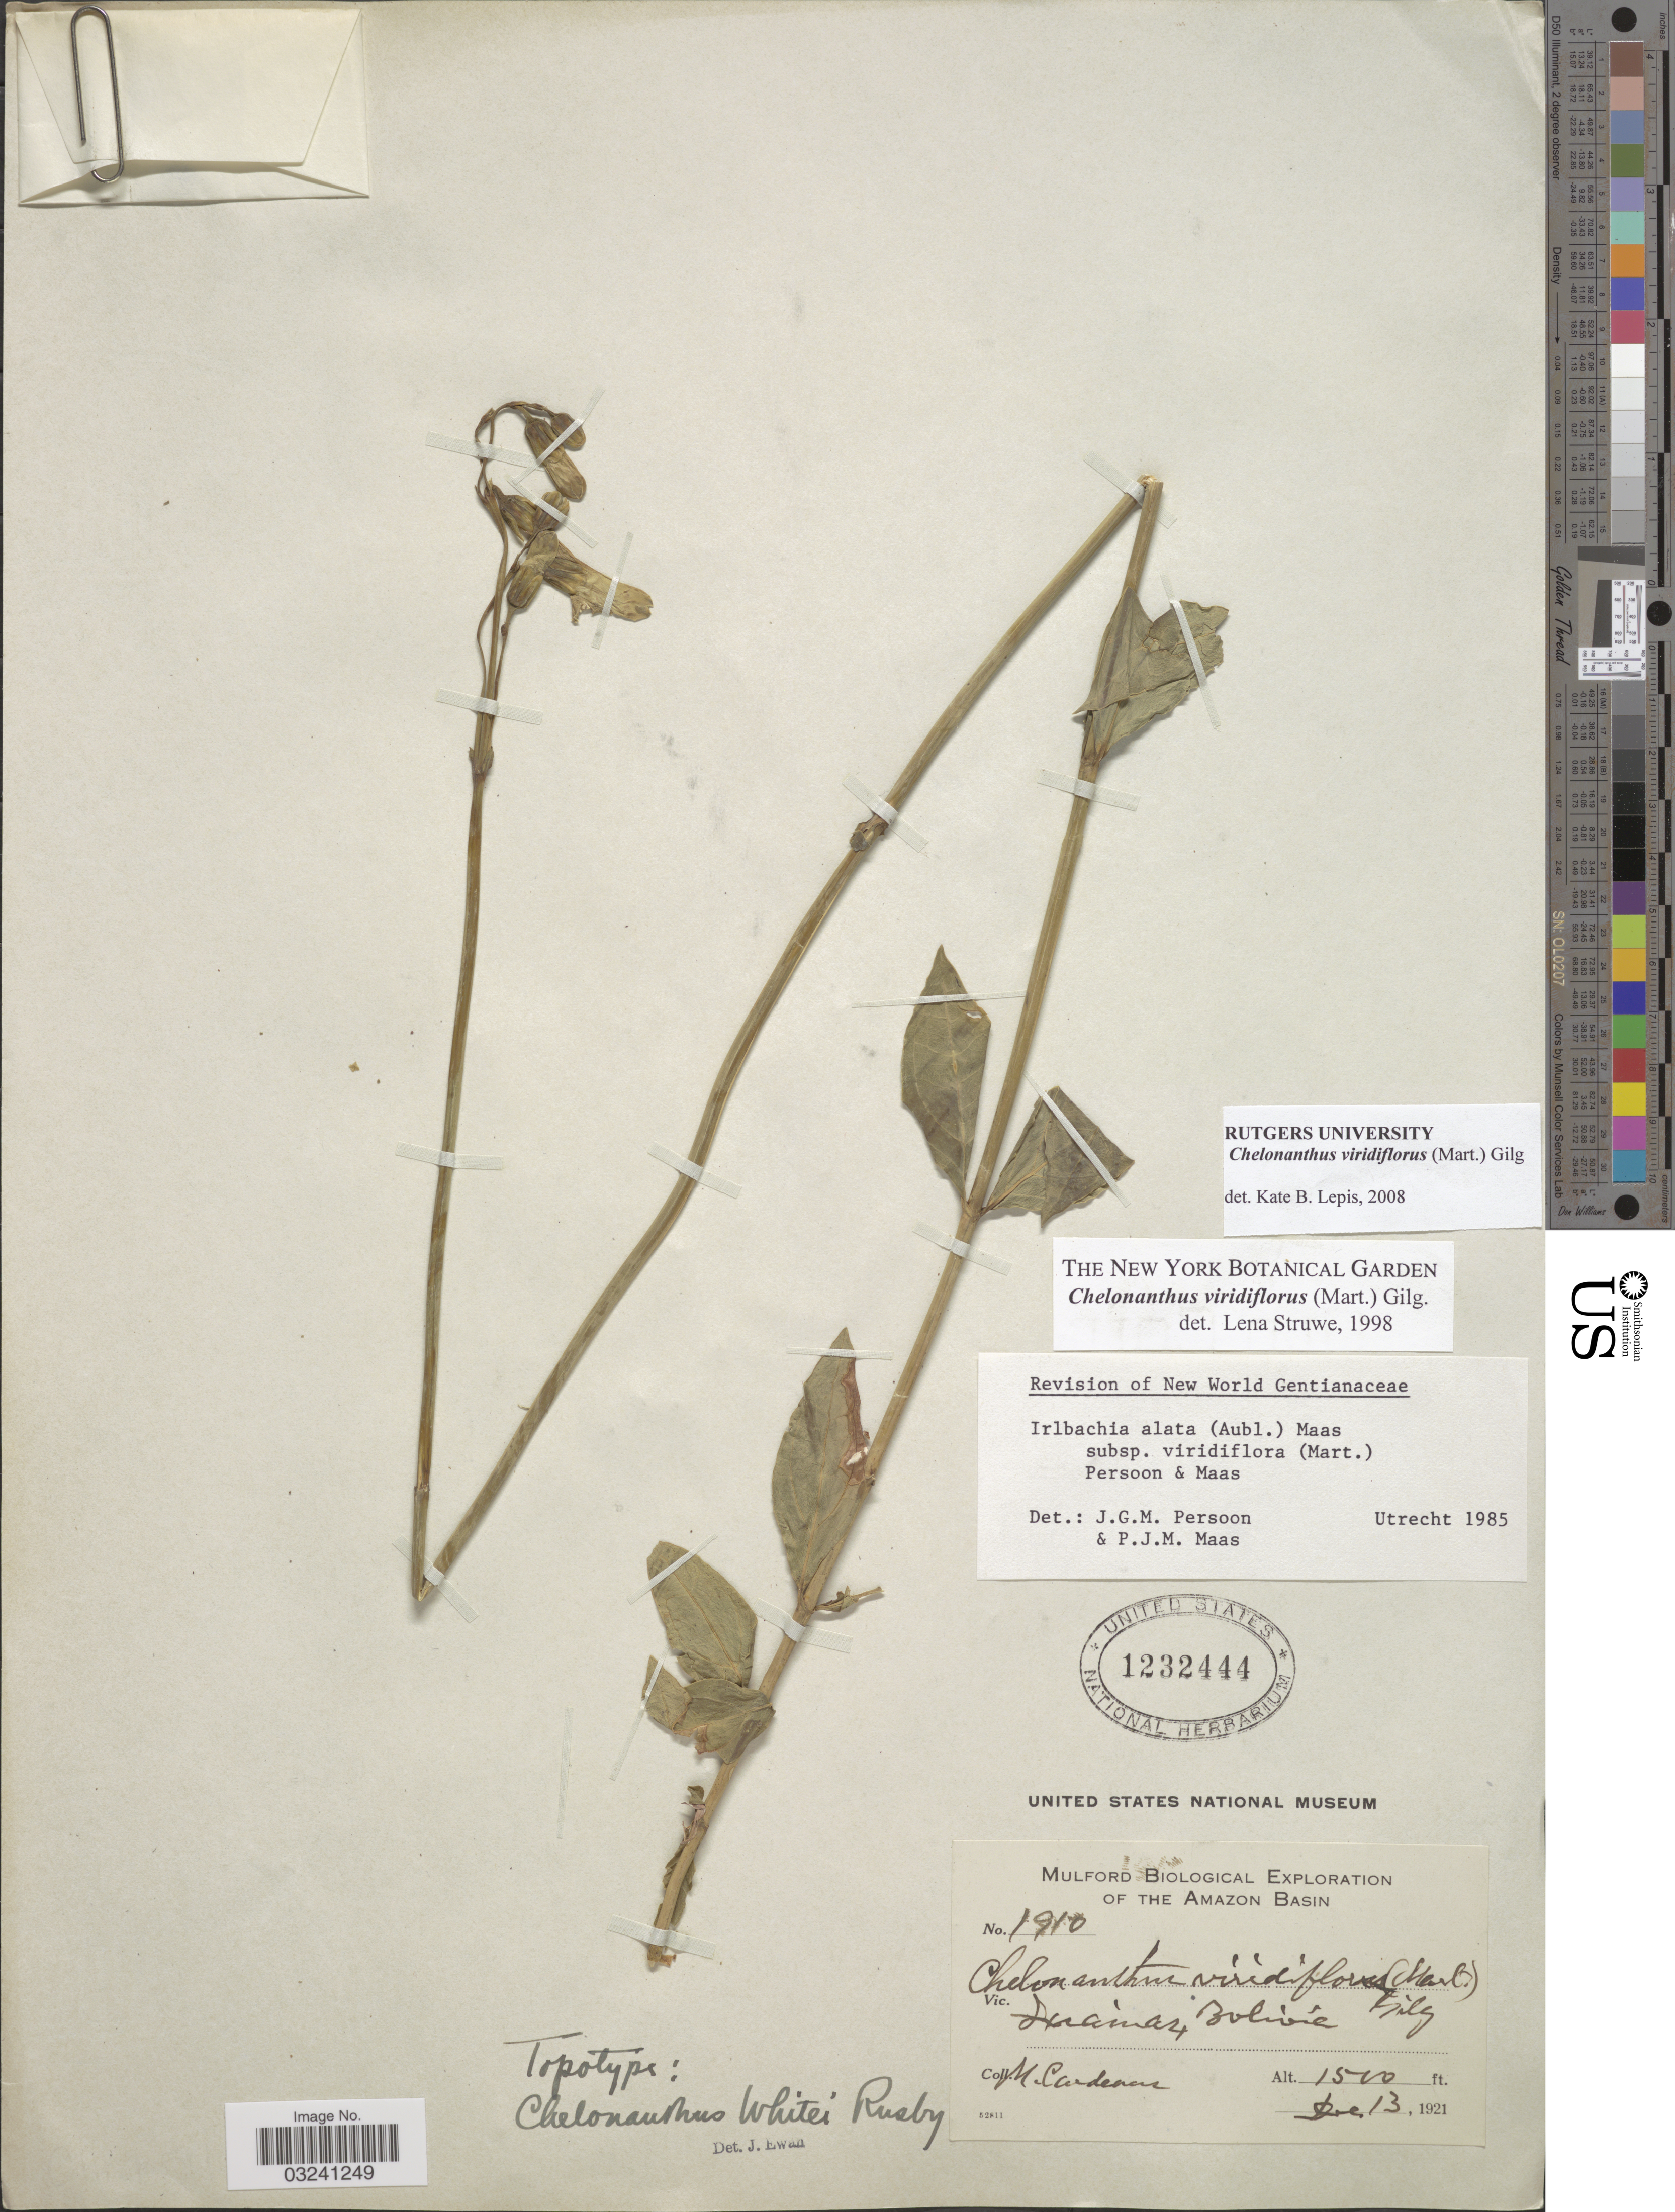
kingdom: Plantae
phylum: Tracheophyta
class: Magnoliopsida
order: Gentianales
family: Gentianaceae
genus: Chelonanthus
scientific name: Chelonanthus viridiflorus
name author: (Mart.) Gilg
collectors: M. Cárdenas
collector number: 1910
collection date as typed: Dec. 13, 1921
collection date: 1921-12-13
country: Bolivia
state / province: La Paz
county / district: Iturralde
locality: Ixiamas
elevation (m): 457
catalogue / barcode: US 1232444